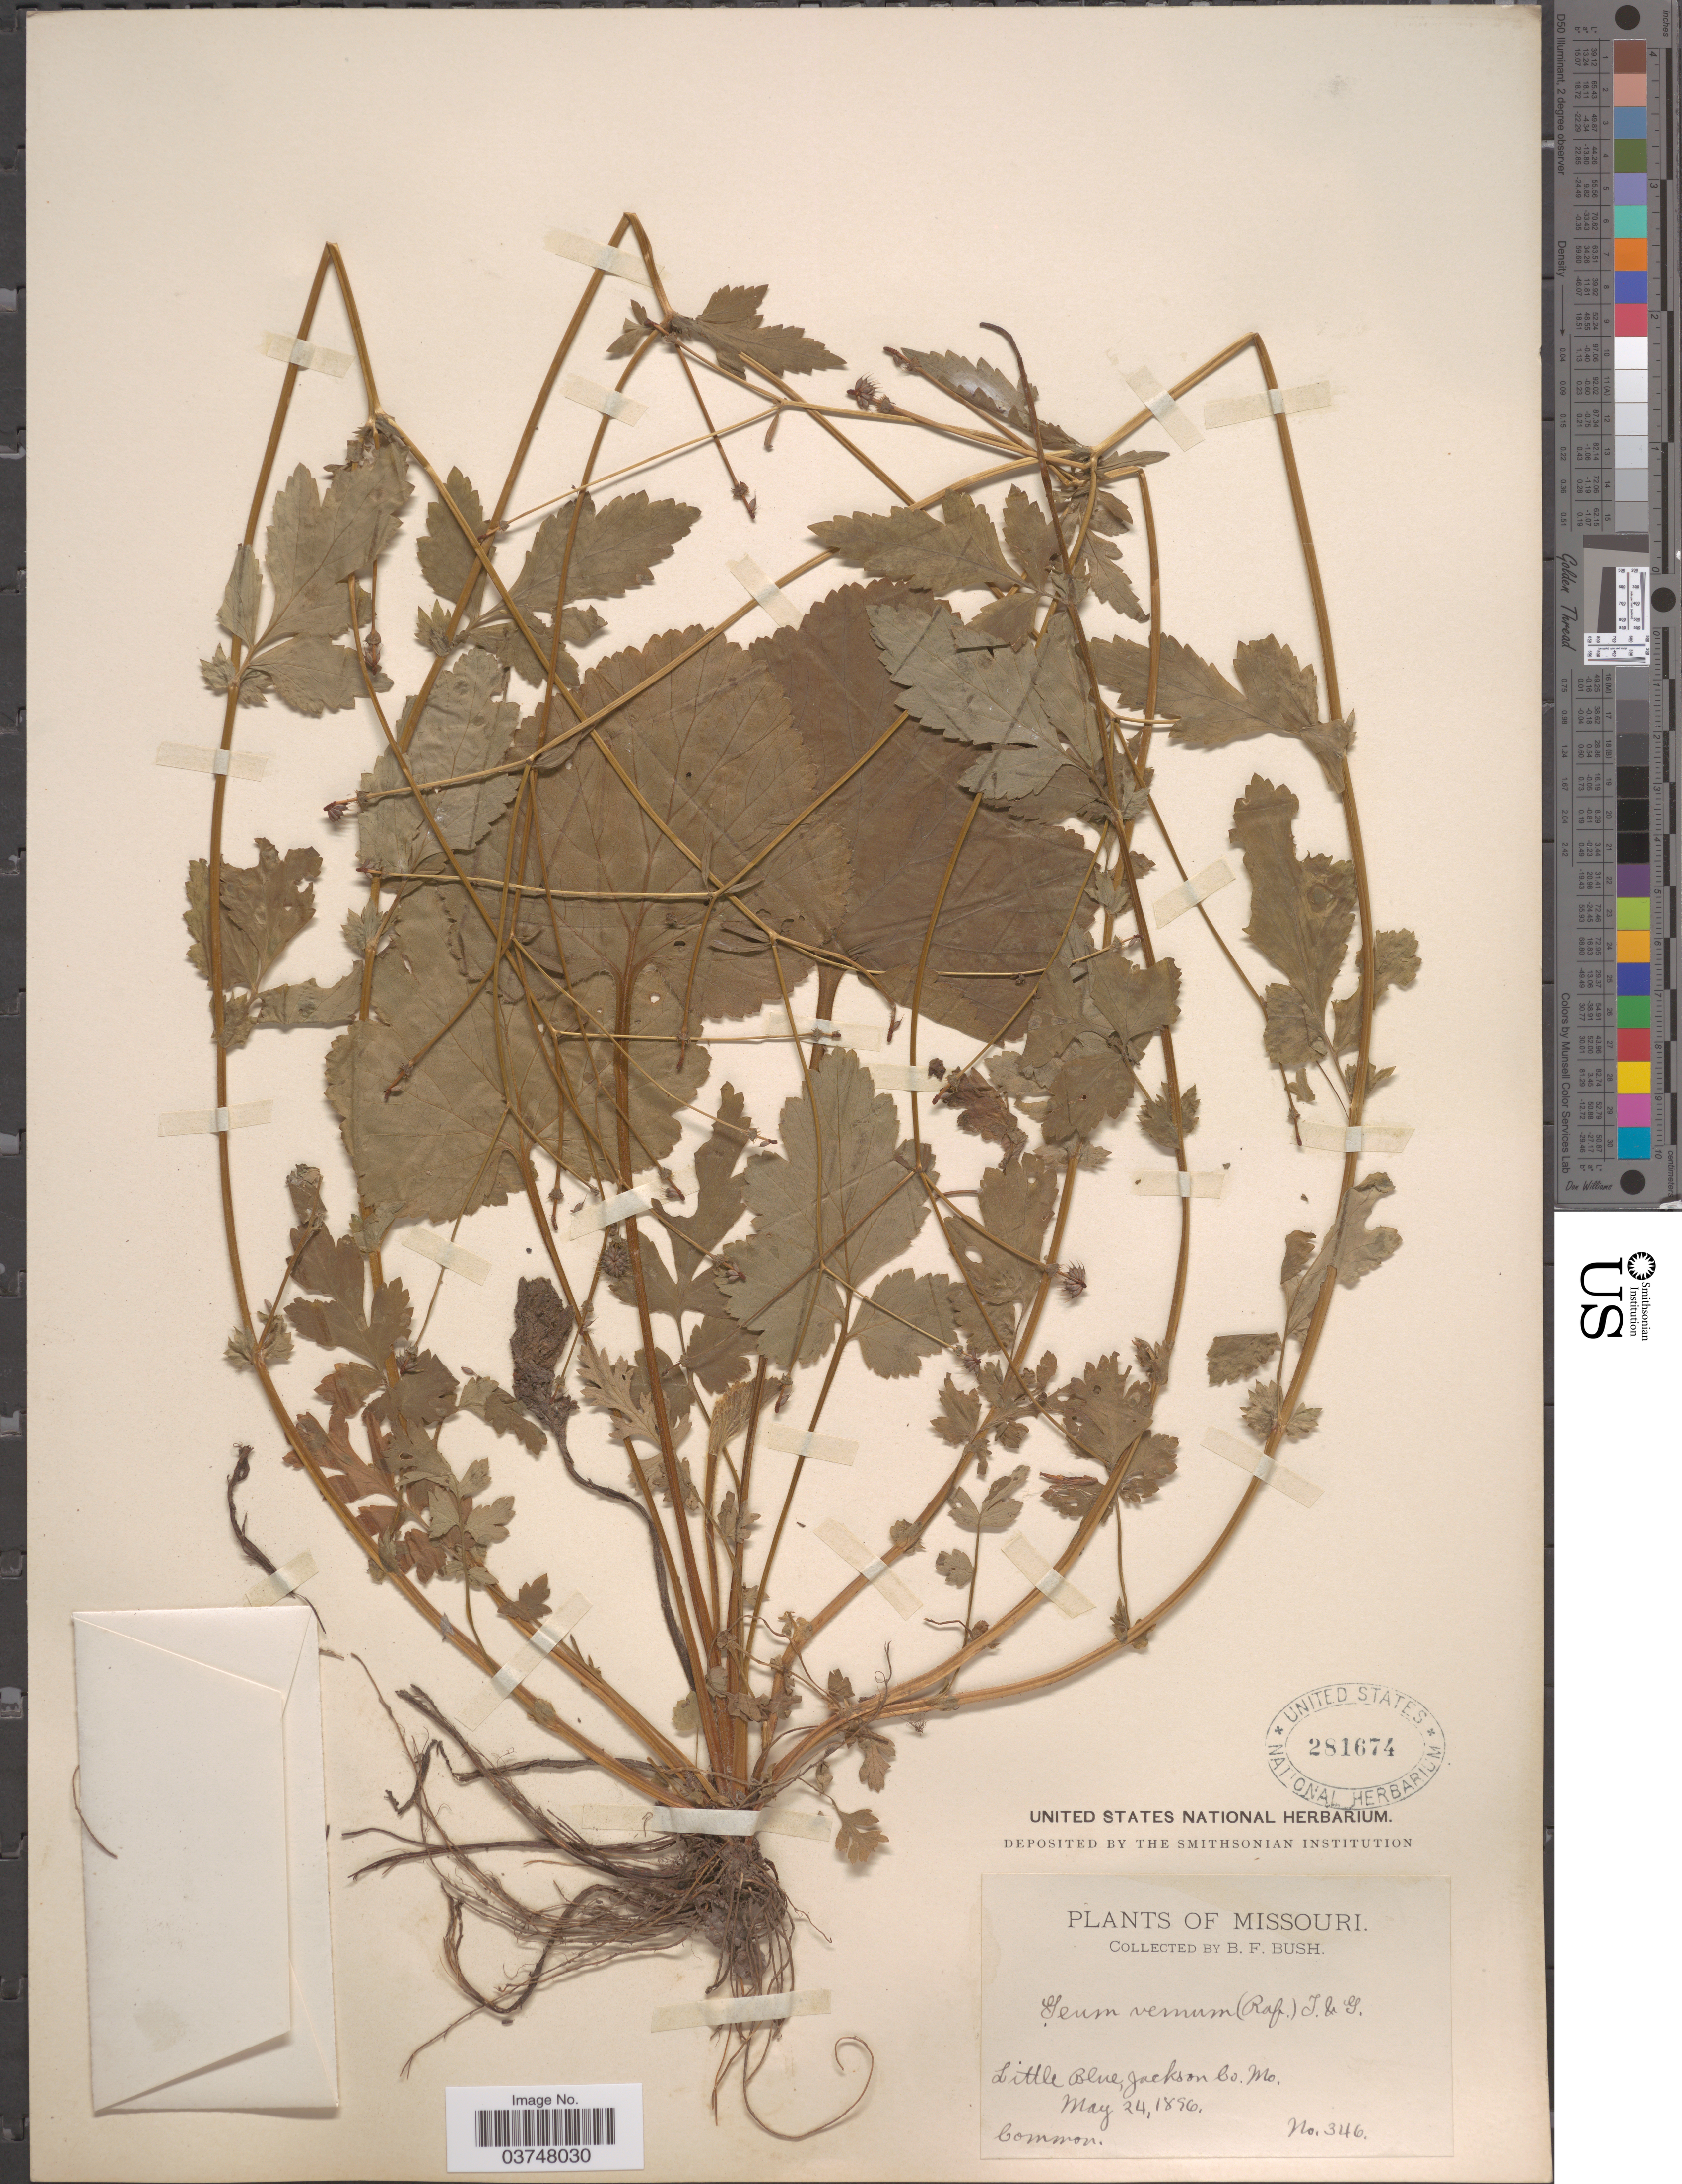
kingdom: Plantae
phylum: Tracheophyta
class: Magnoliopsida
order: Rosales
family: Rosaceae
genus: Geum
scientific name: Geum vernum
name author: (Raf.) Torr. & A. Gray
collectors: B. F. Bush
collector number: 346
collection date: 1896-05-24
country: United States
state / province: Missouri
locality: Little Blue, Jackson Co.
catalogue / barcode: US 281674